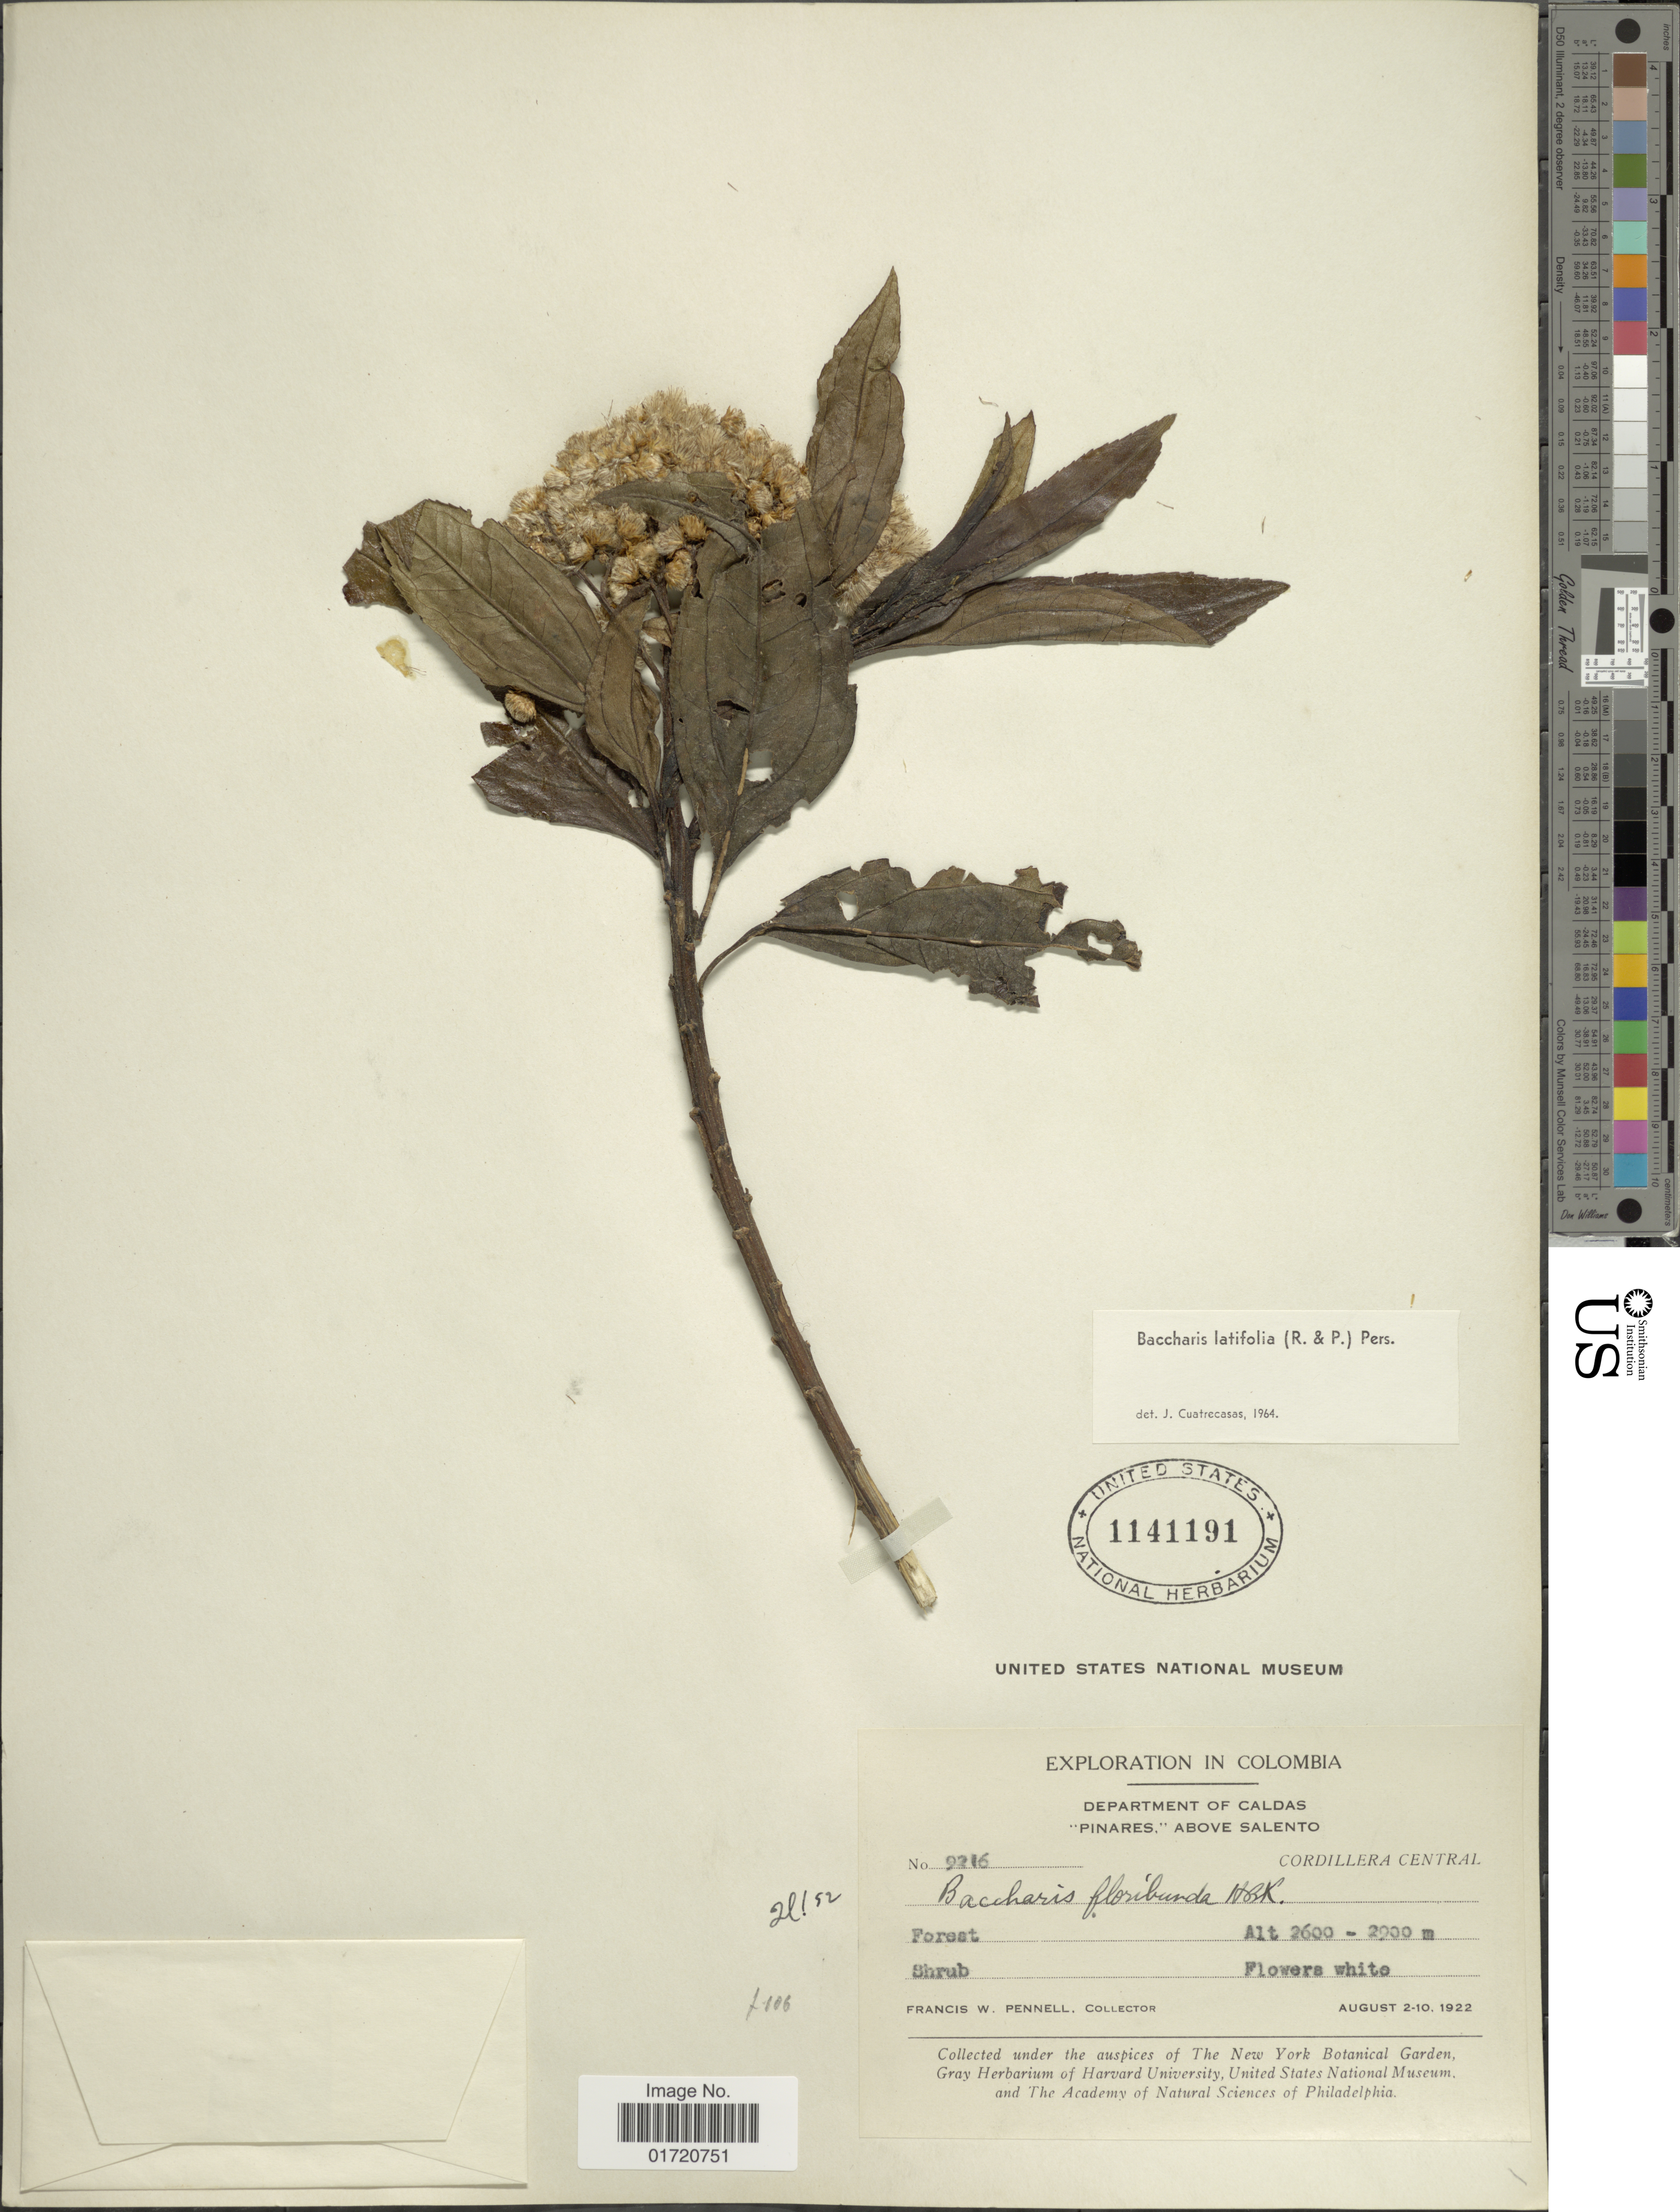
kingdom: Plantae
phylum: Tracheophyta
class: Magnoliopsida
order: Asterales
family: Asteraceae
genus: Baccharis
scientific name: Baccharis latifolia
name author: (Ruiz & Pav.) Pers.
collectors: F. W. Pennell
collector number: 9216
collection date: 1922-08-02/1922-08-10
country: Colombia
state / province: Caldas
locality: Pinares above Salento, Cordillera Central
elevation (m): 2600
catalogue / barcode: US 1141191